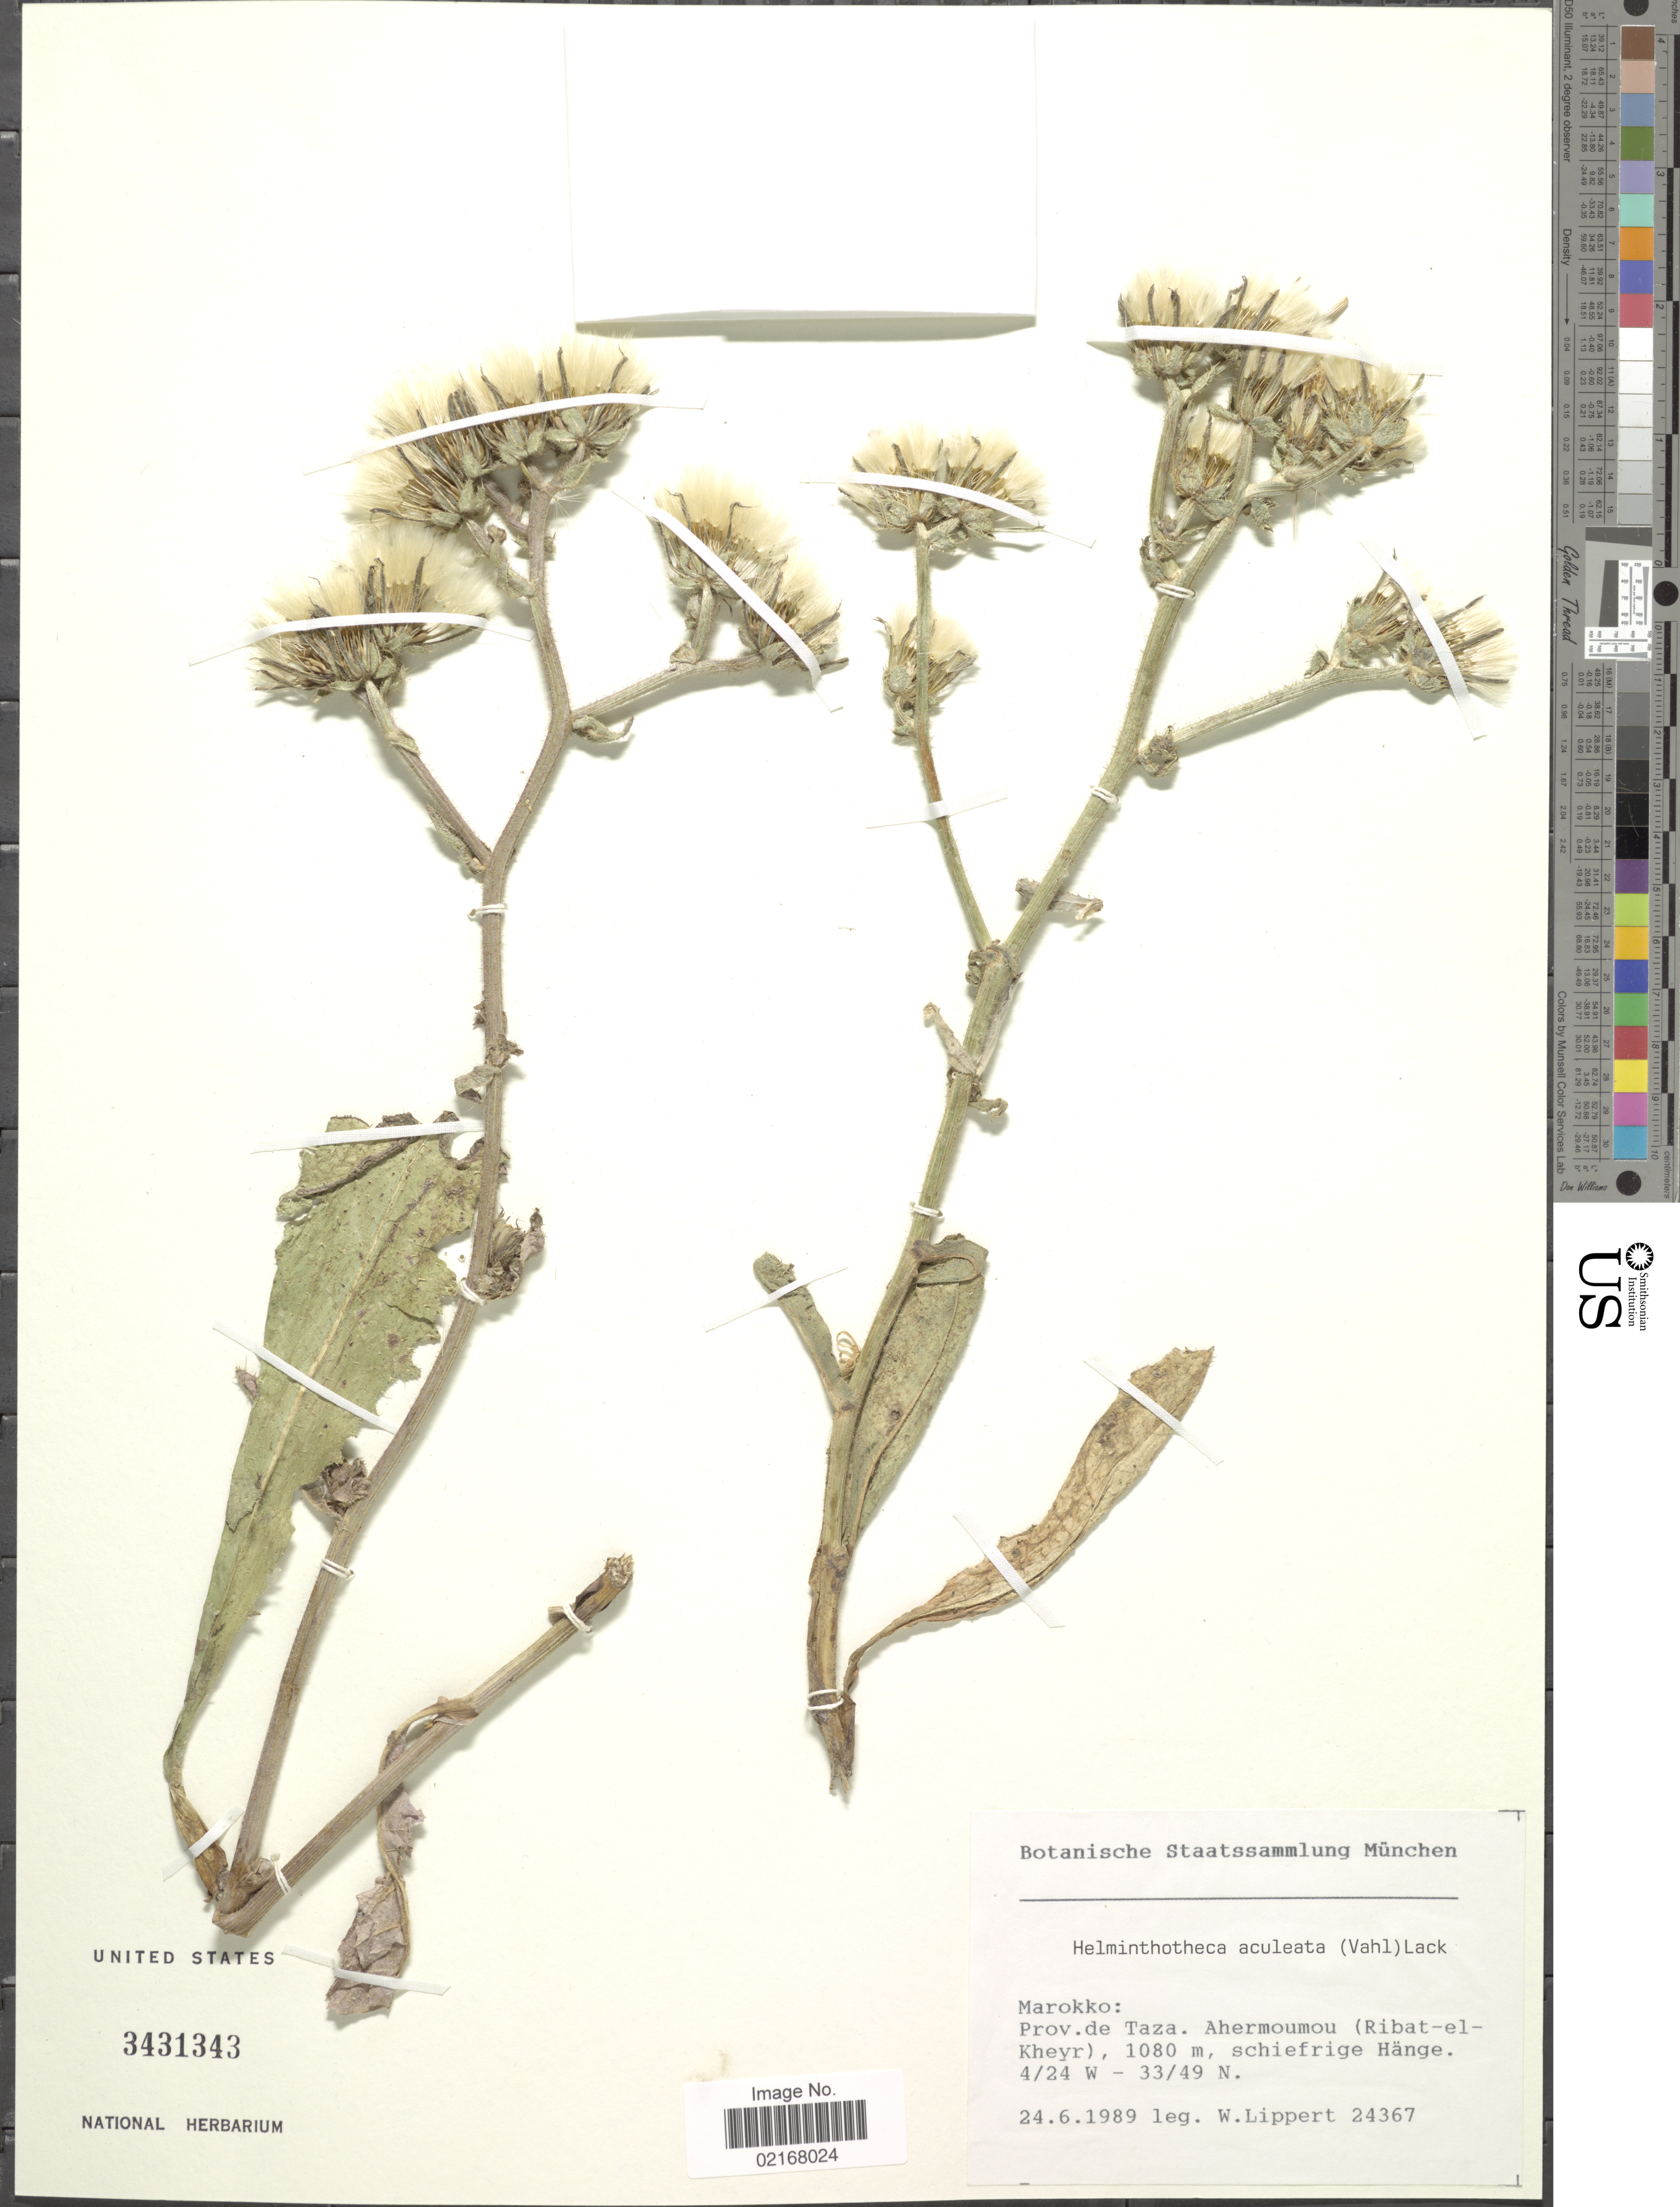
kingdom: Plantae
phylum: Tracheophyta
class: Magnoliopsida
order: Asterales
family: Asteraceae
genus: Helminthotheca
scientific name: Helminthotheca aculeata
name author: (Vahl) Lack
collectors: W. Lippert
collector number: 24367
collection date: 1989-06-24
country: Morocco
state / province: Taza-Al Hoceima-Taounate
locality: Marokko: Prov. de Taza. Ahermoumou (Ribat-el-Kheyr),s chiefrige Hánge)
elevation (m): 1080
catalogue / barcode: US 3431343